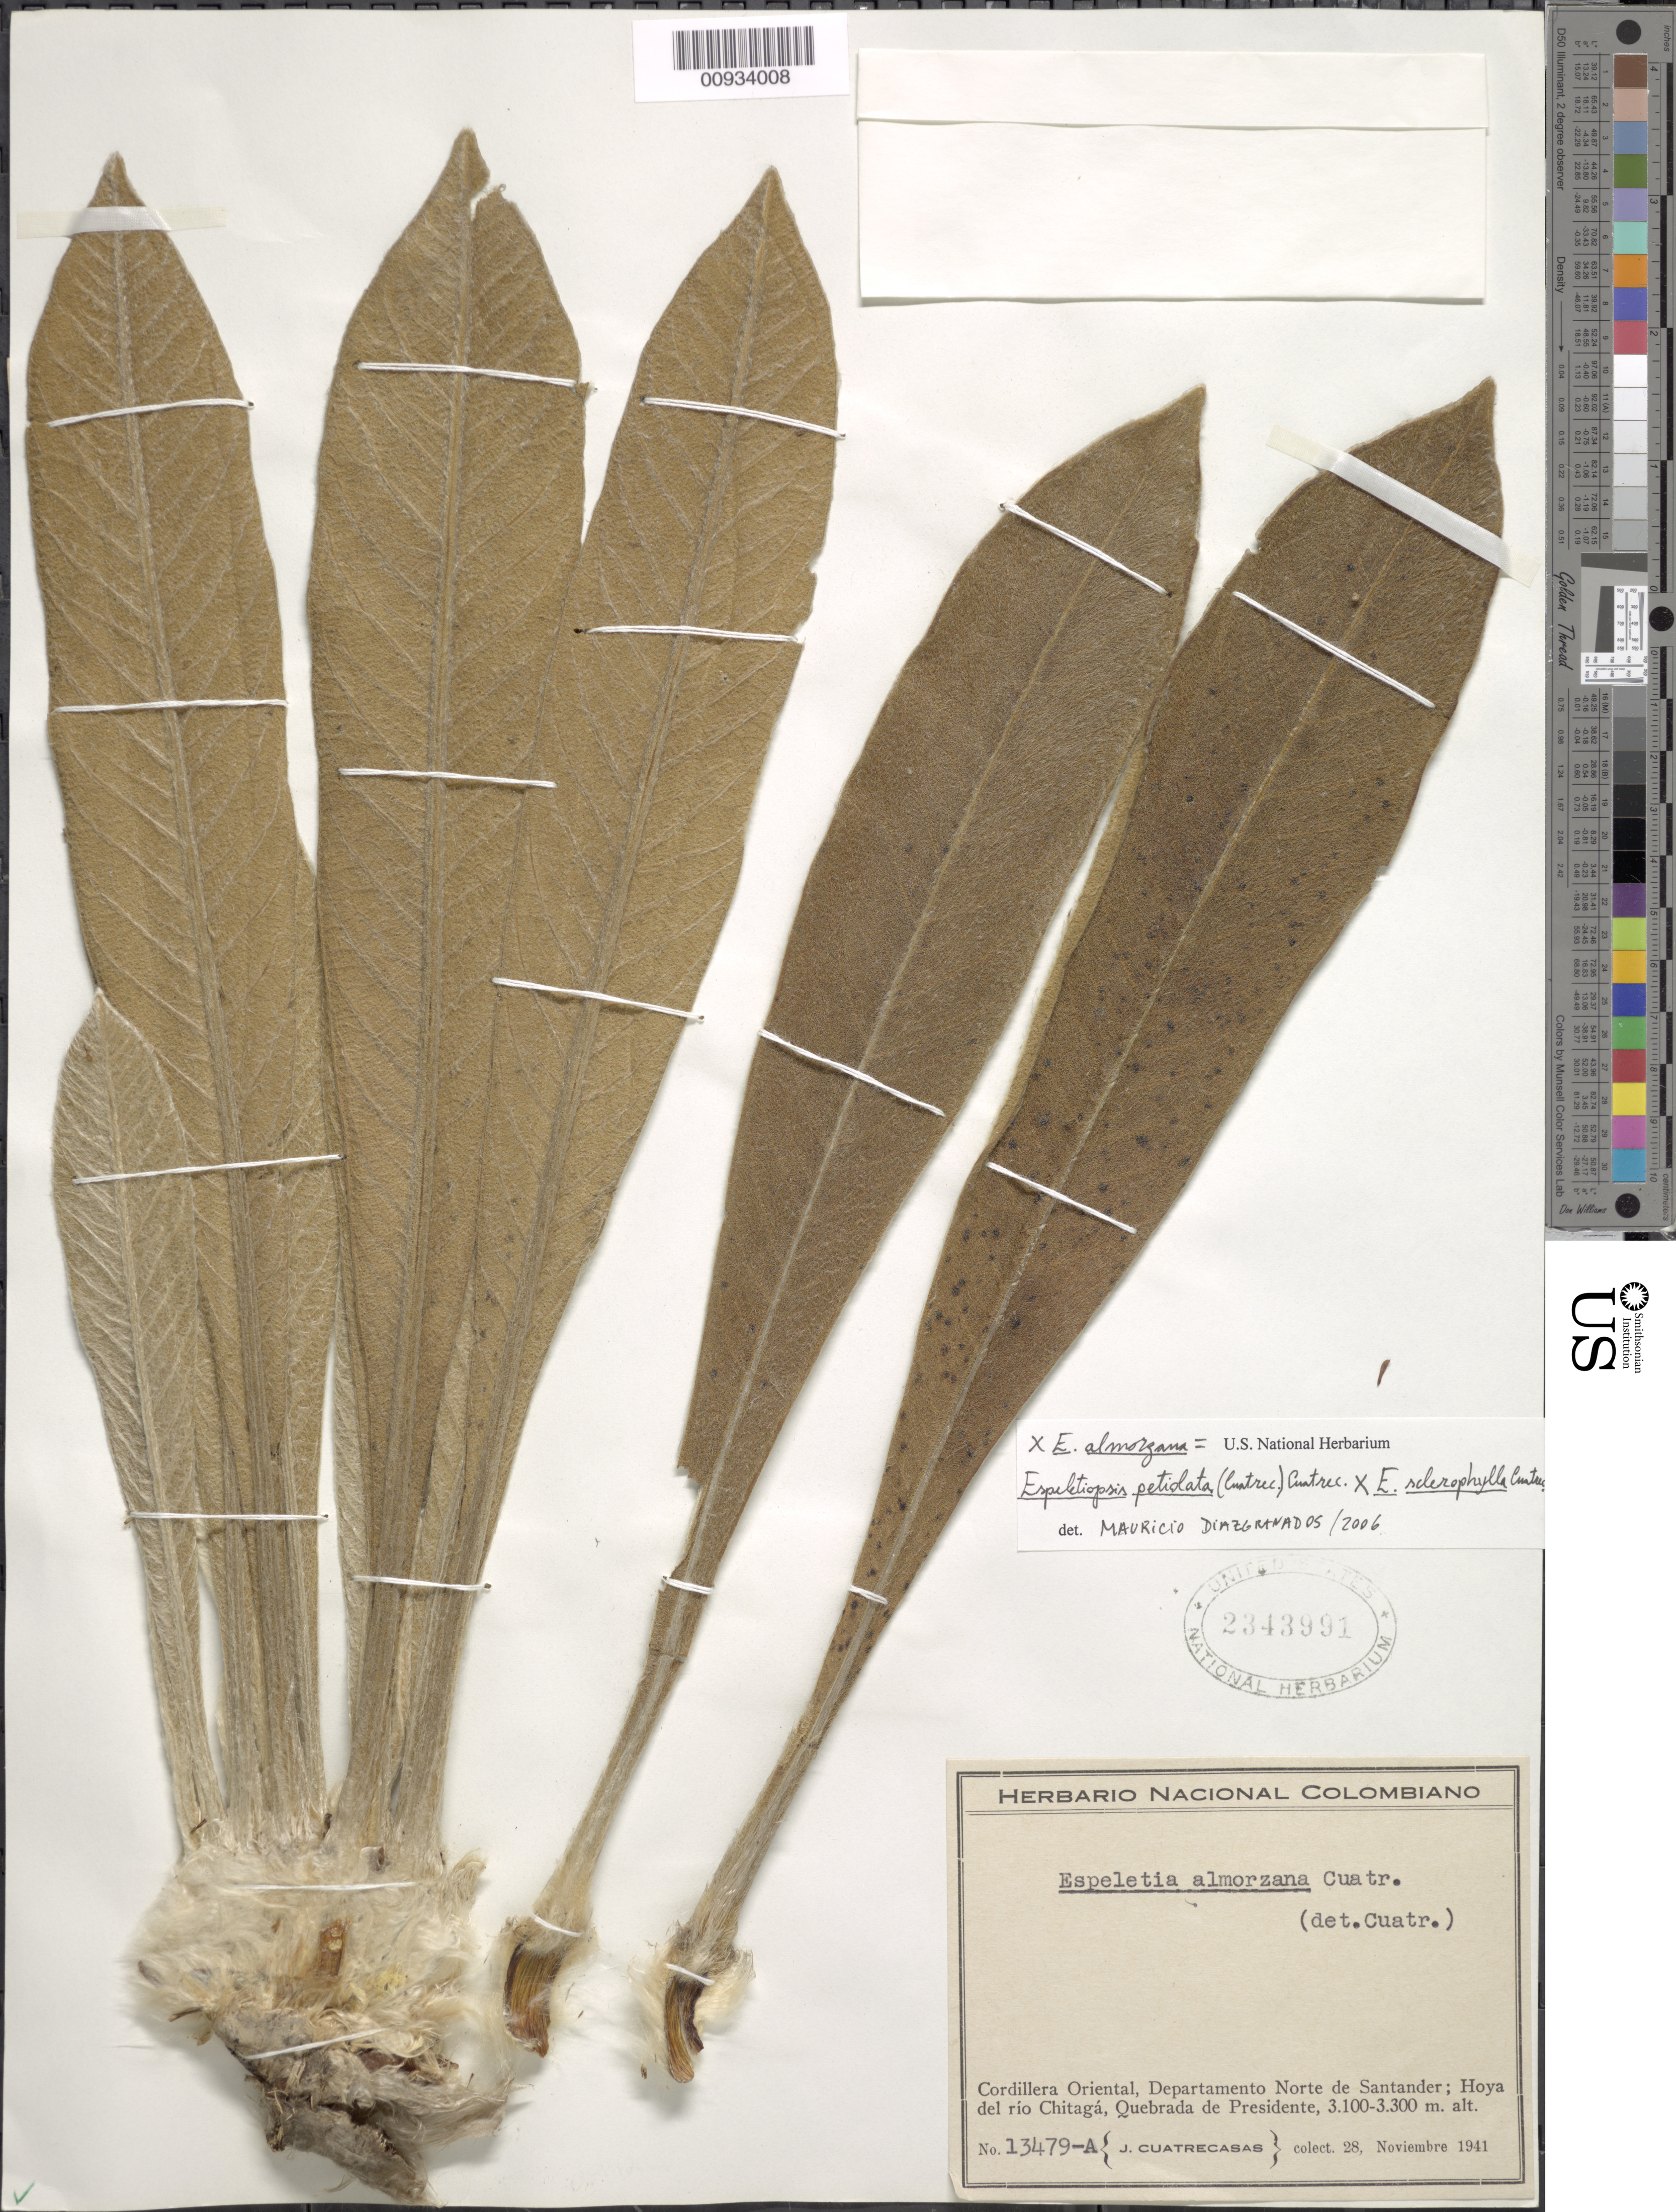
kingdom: Plantae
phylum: Tracheophyta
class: Magnoliopsida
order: Asterales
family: Asteraceae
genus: Espeletiopsis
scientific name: Espeletiopsis x almorazana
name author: Cuatrec.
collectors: J. Cuatrecasas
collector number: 13479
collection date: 1941-11-28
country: Colombia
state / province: Norte de Santander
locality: Hoya del Río Chitagá, Quebrada de Presidente.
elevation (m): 3100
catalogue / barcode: US 2343991